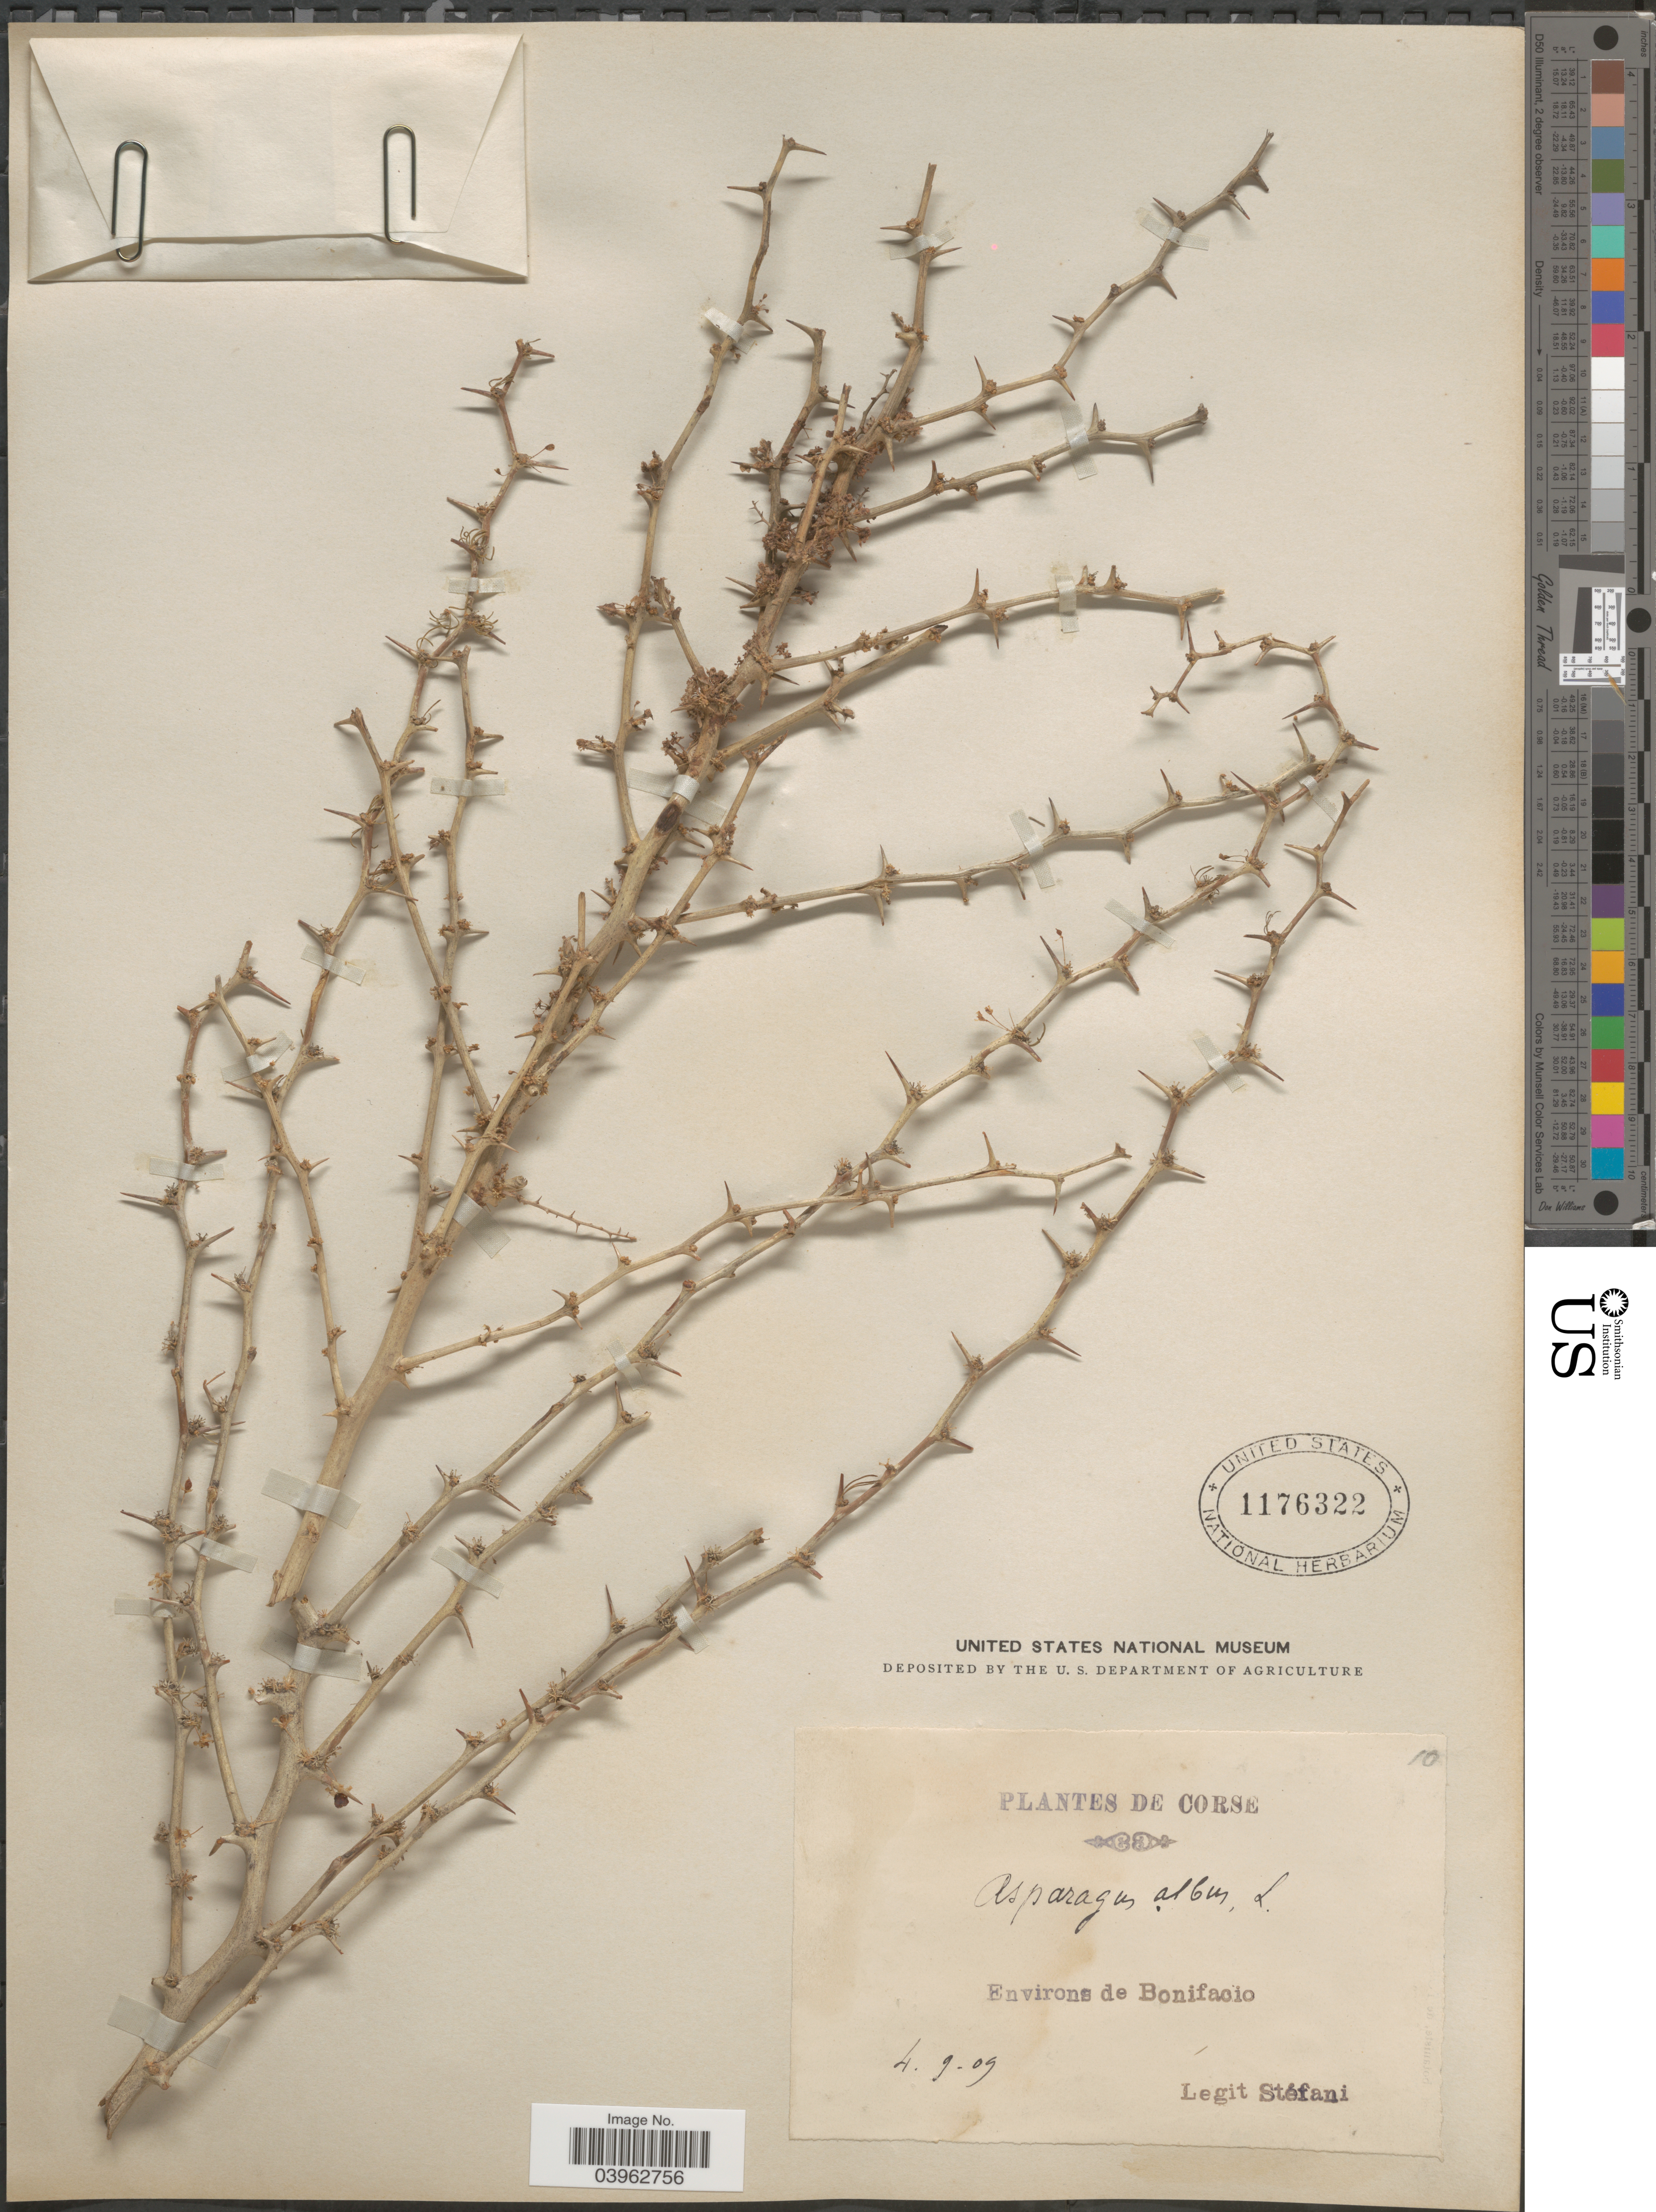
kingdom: Plantae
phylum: Tracheophyta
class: Liliopsida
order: Asparagales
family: Asparagaceae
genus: Asparagus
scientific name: Asparagus albus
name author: L.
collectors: Stefani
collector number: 10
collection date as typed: Transcribed d/m/y: 4/9/9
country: France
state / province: Corsica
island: Corse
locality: Environs de Bonifacio.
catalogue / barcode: US 1176322